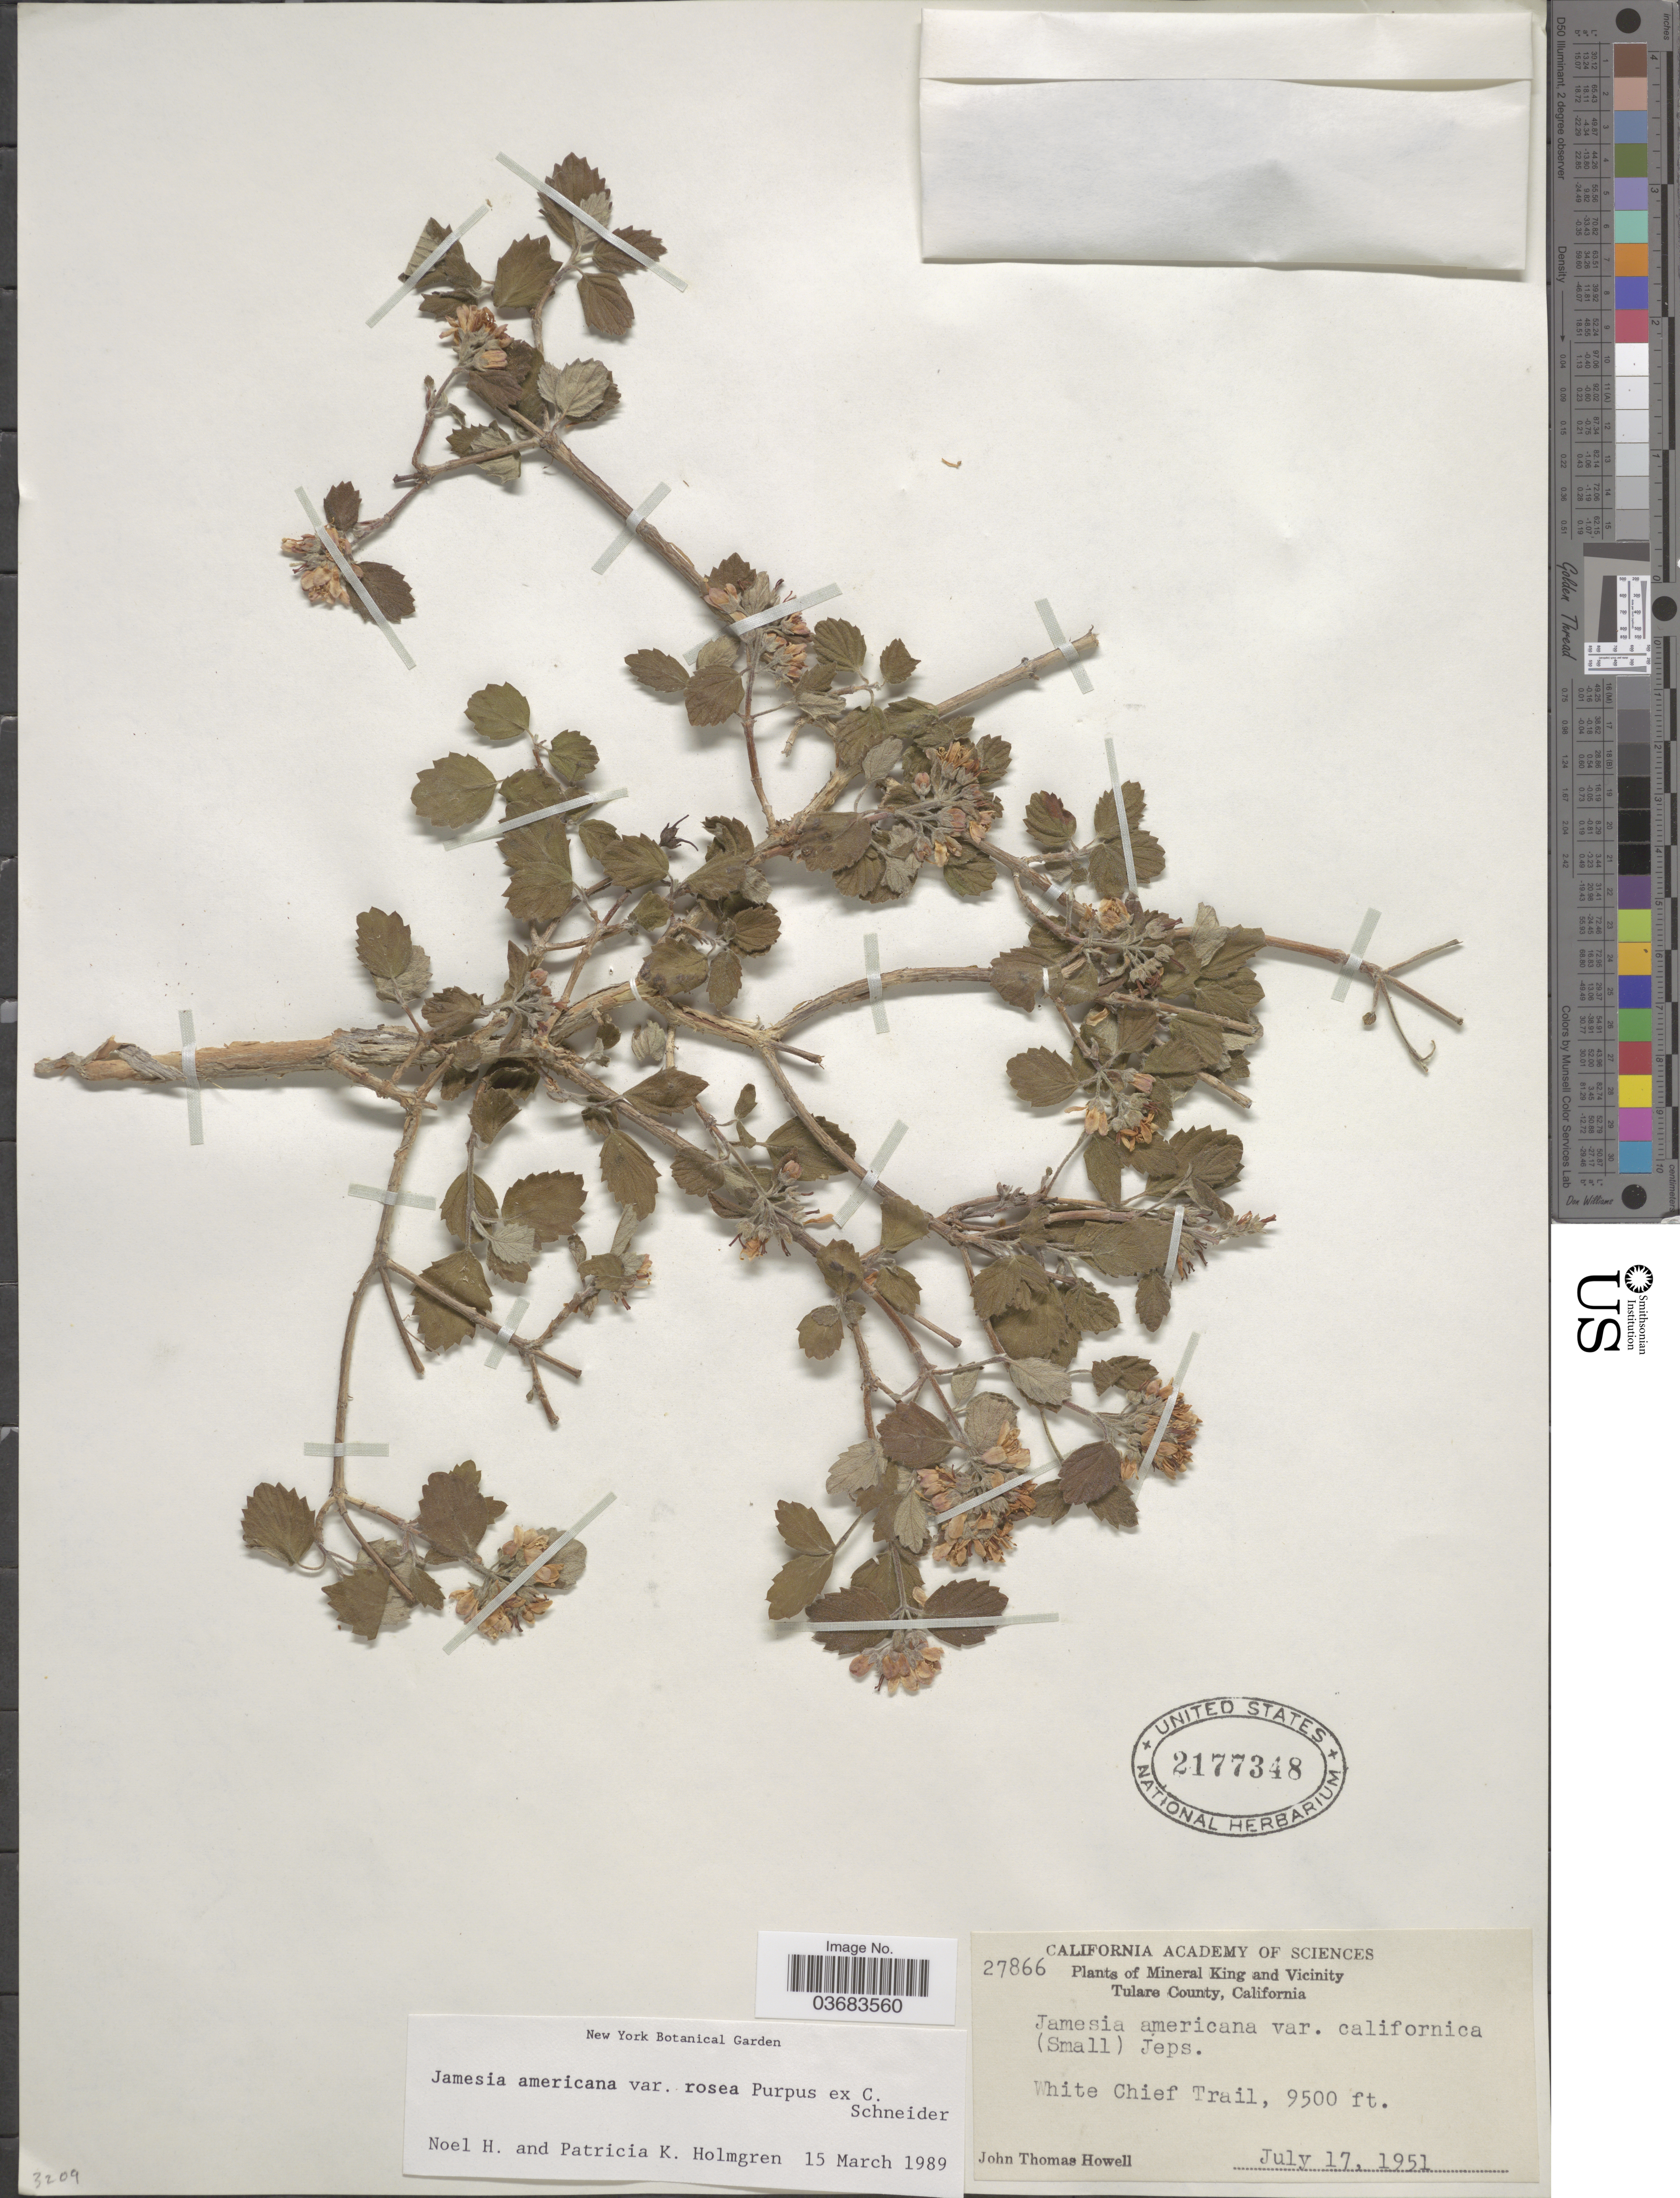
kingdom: Plantae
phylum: Tracheophyta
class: Magnoliopsida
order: Cornales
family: Hydrangeaceae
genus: Edwinia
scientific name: Edwinia americana var. americana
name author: (Torr. & A. Gray) A. Heller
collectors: J. T. Howell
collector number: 27866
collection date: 1951-07-17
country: United States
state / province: California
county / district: Tulare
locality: Mineral King and Vicinity. Tulare County. White Chief Trail.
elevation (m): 2896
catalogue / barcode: US 2177348